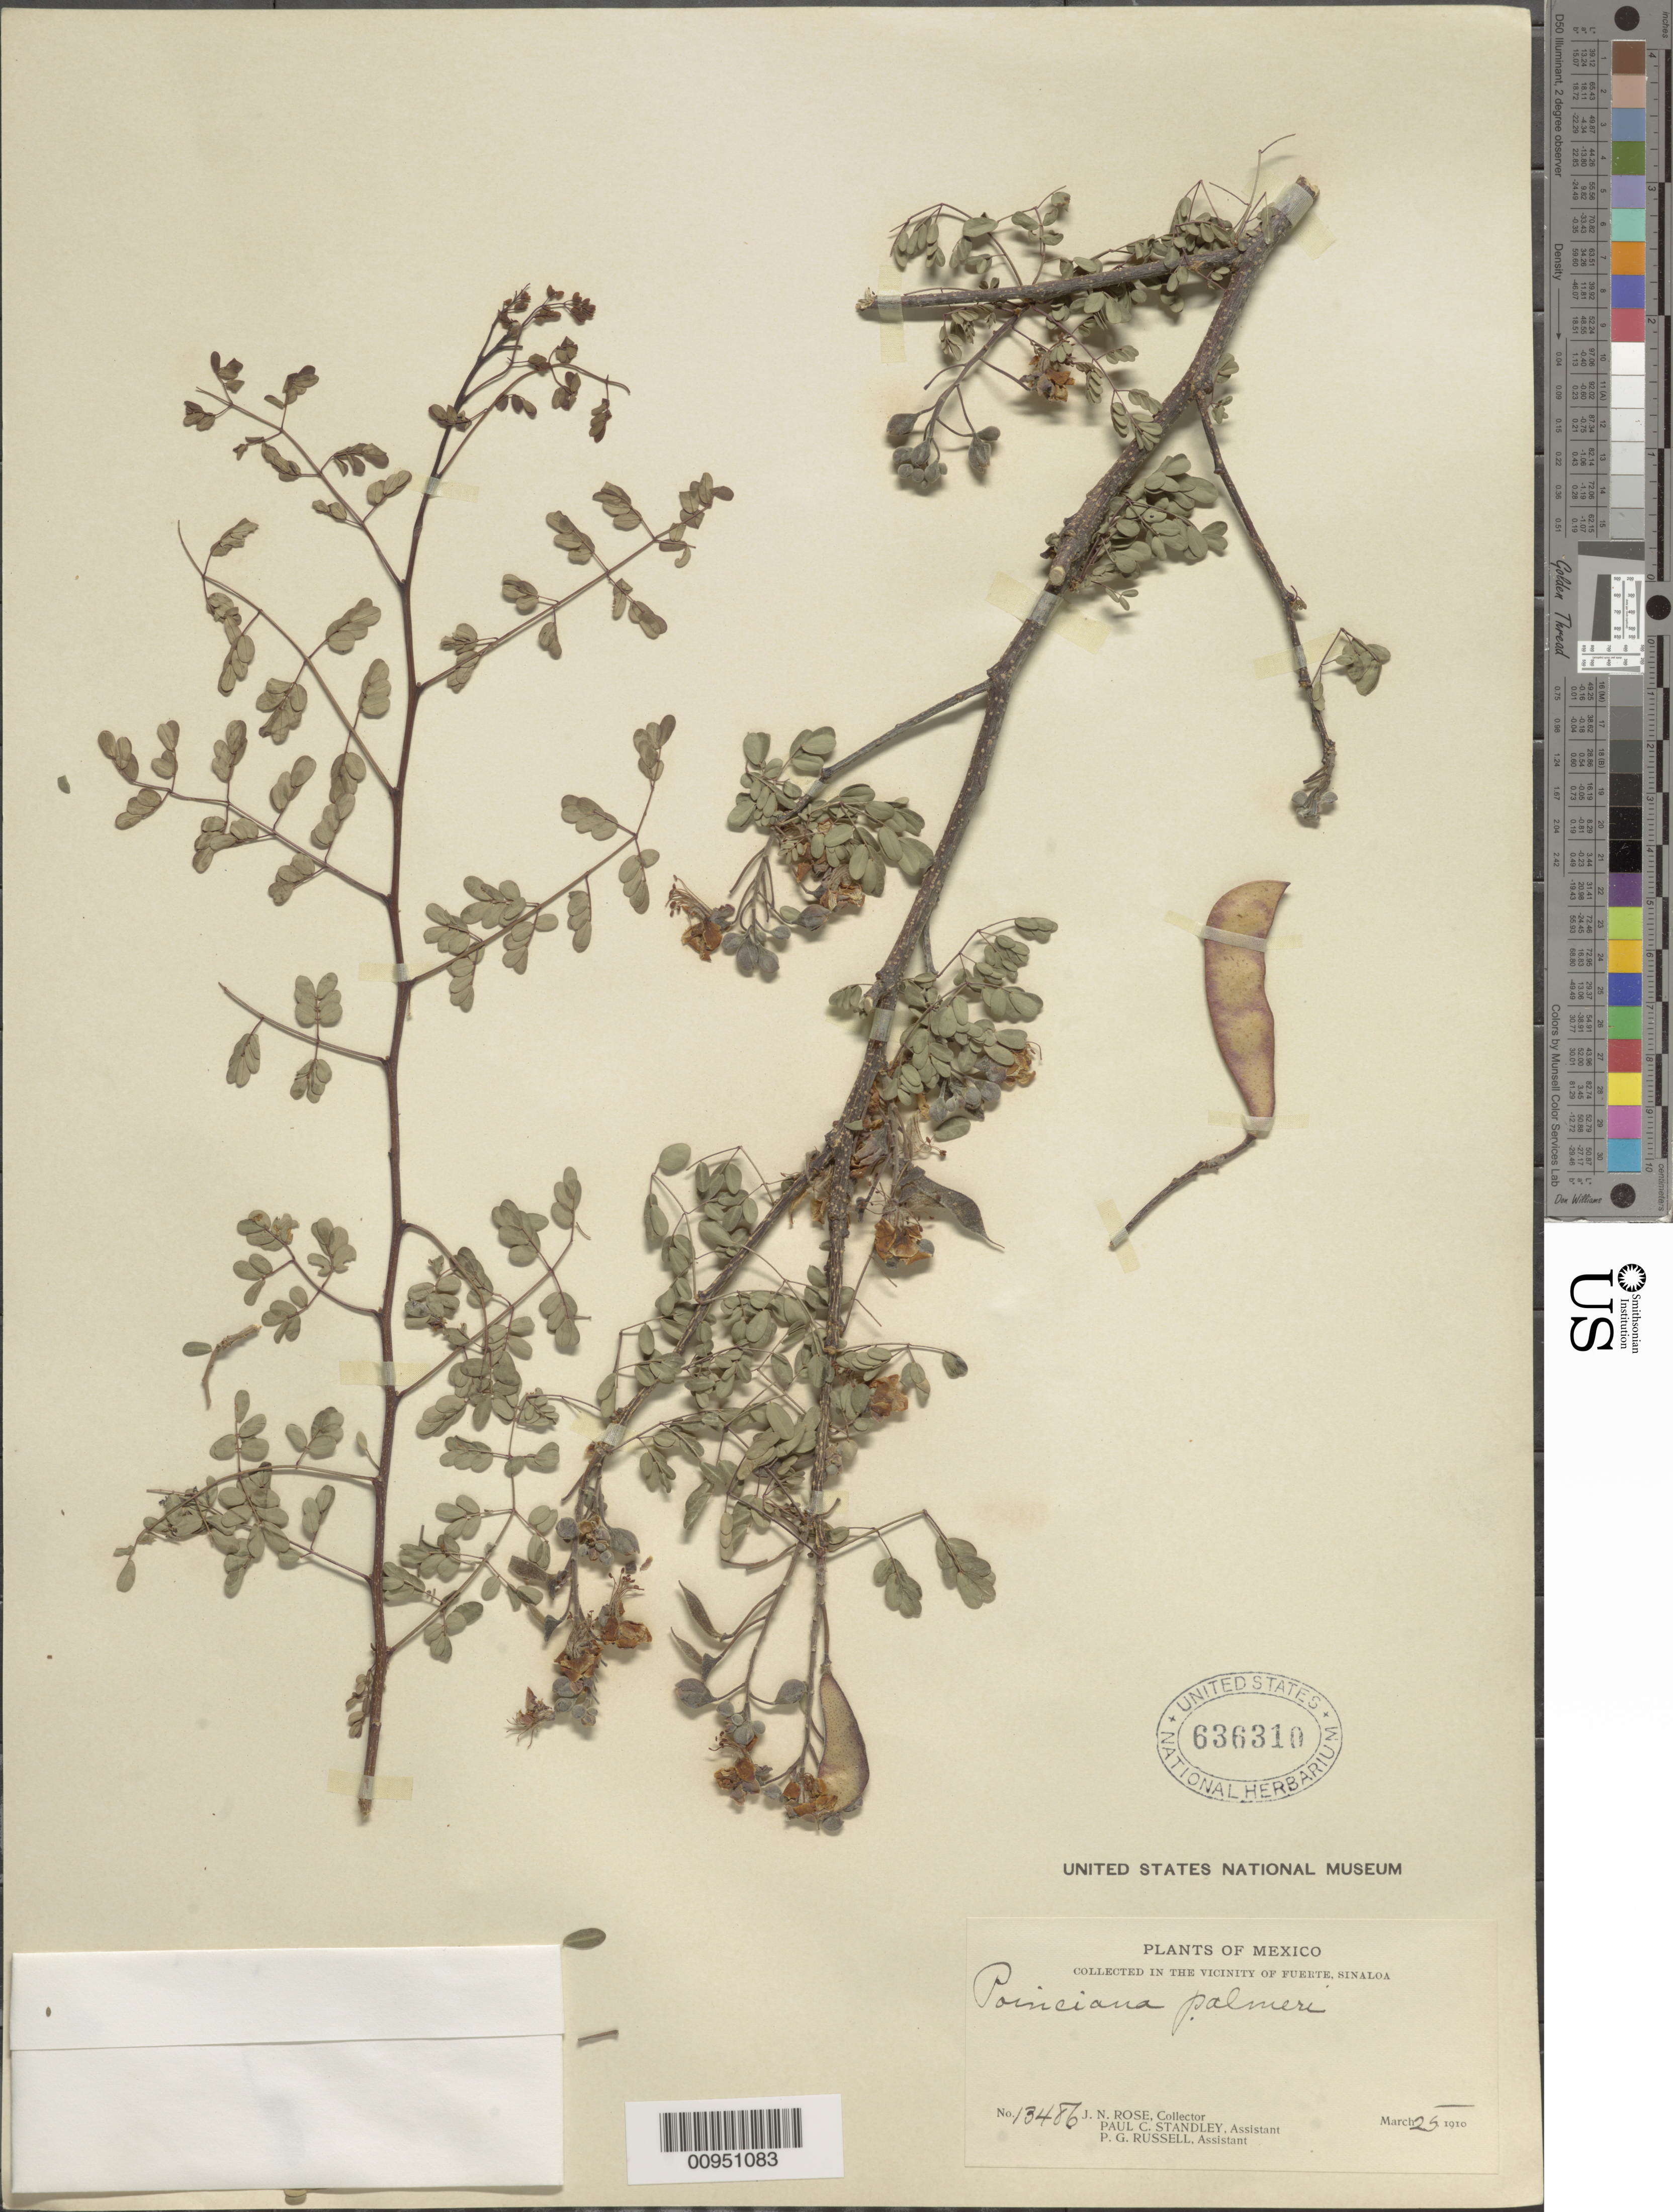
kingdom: Plantae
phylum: Tracheophyta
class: Magnoliopsida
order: Fabales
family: Fabaceae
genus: Poinciana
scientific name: Poinciana palmeri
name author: (S. Watson) Rose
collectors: J. N. Rose, P. C. Standley & P. G. Russell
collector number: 13486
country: Mexico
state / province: Sinaloa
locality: Fuerte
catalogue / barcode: US 636310